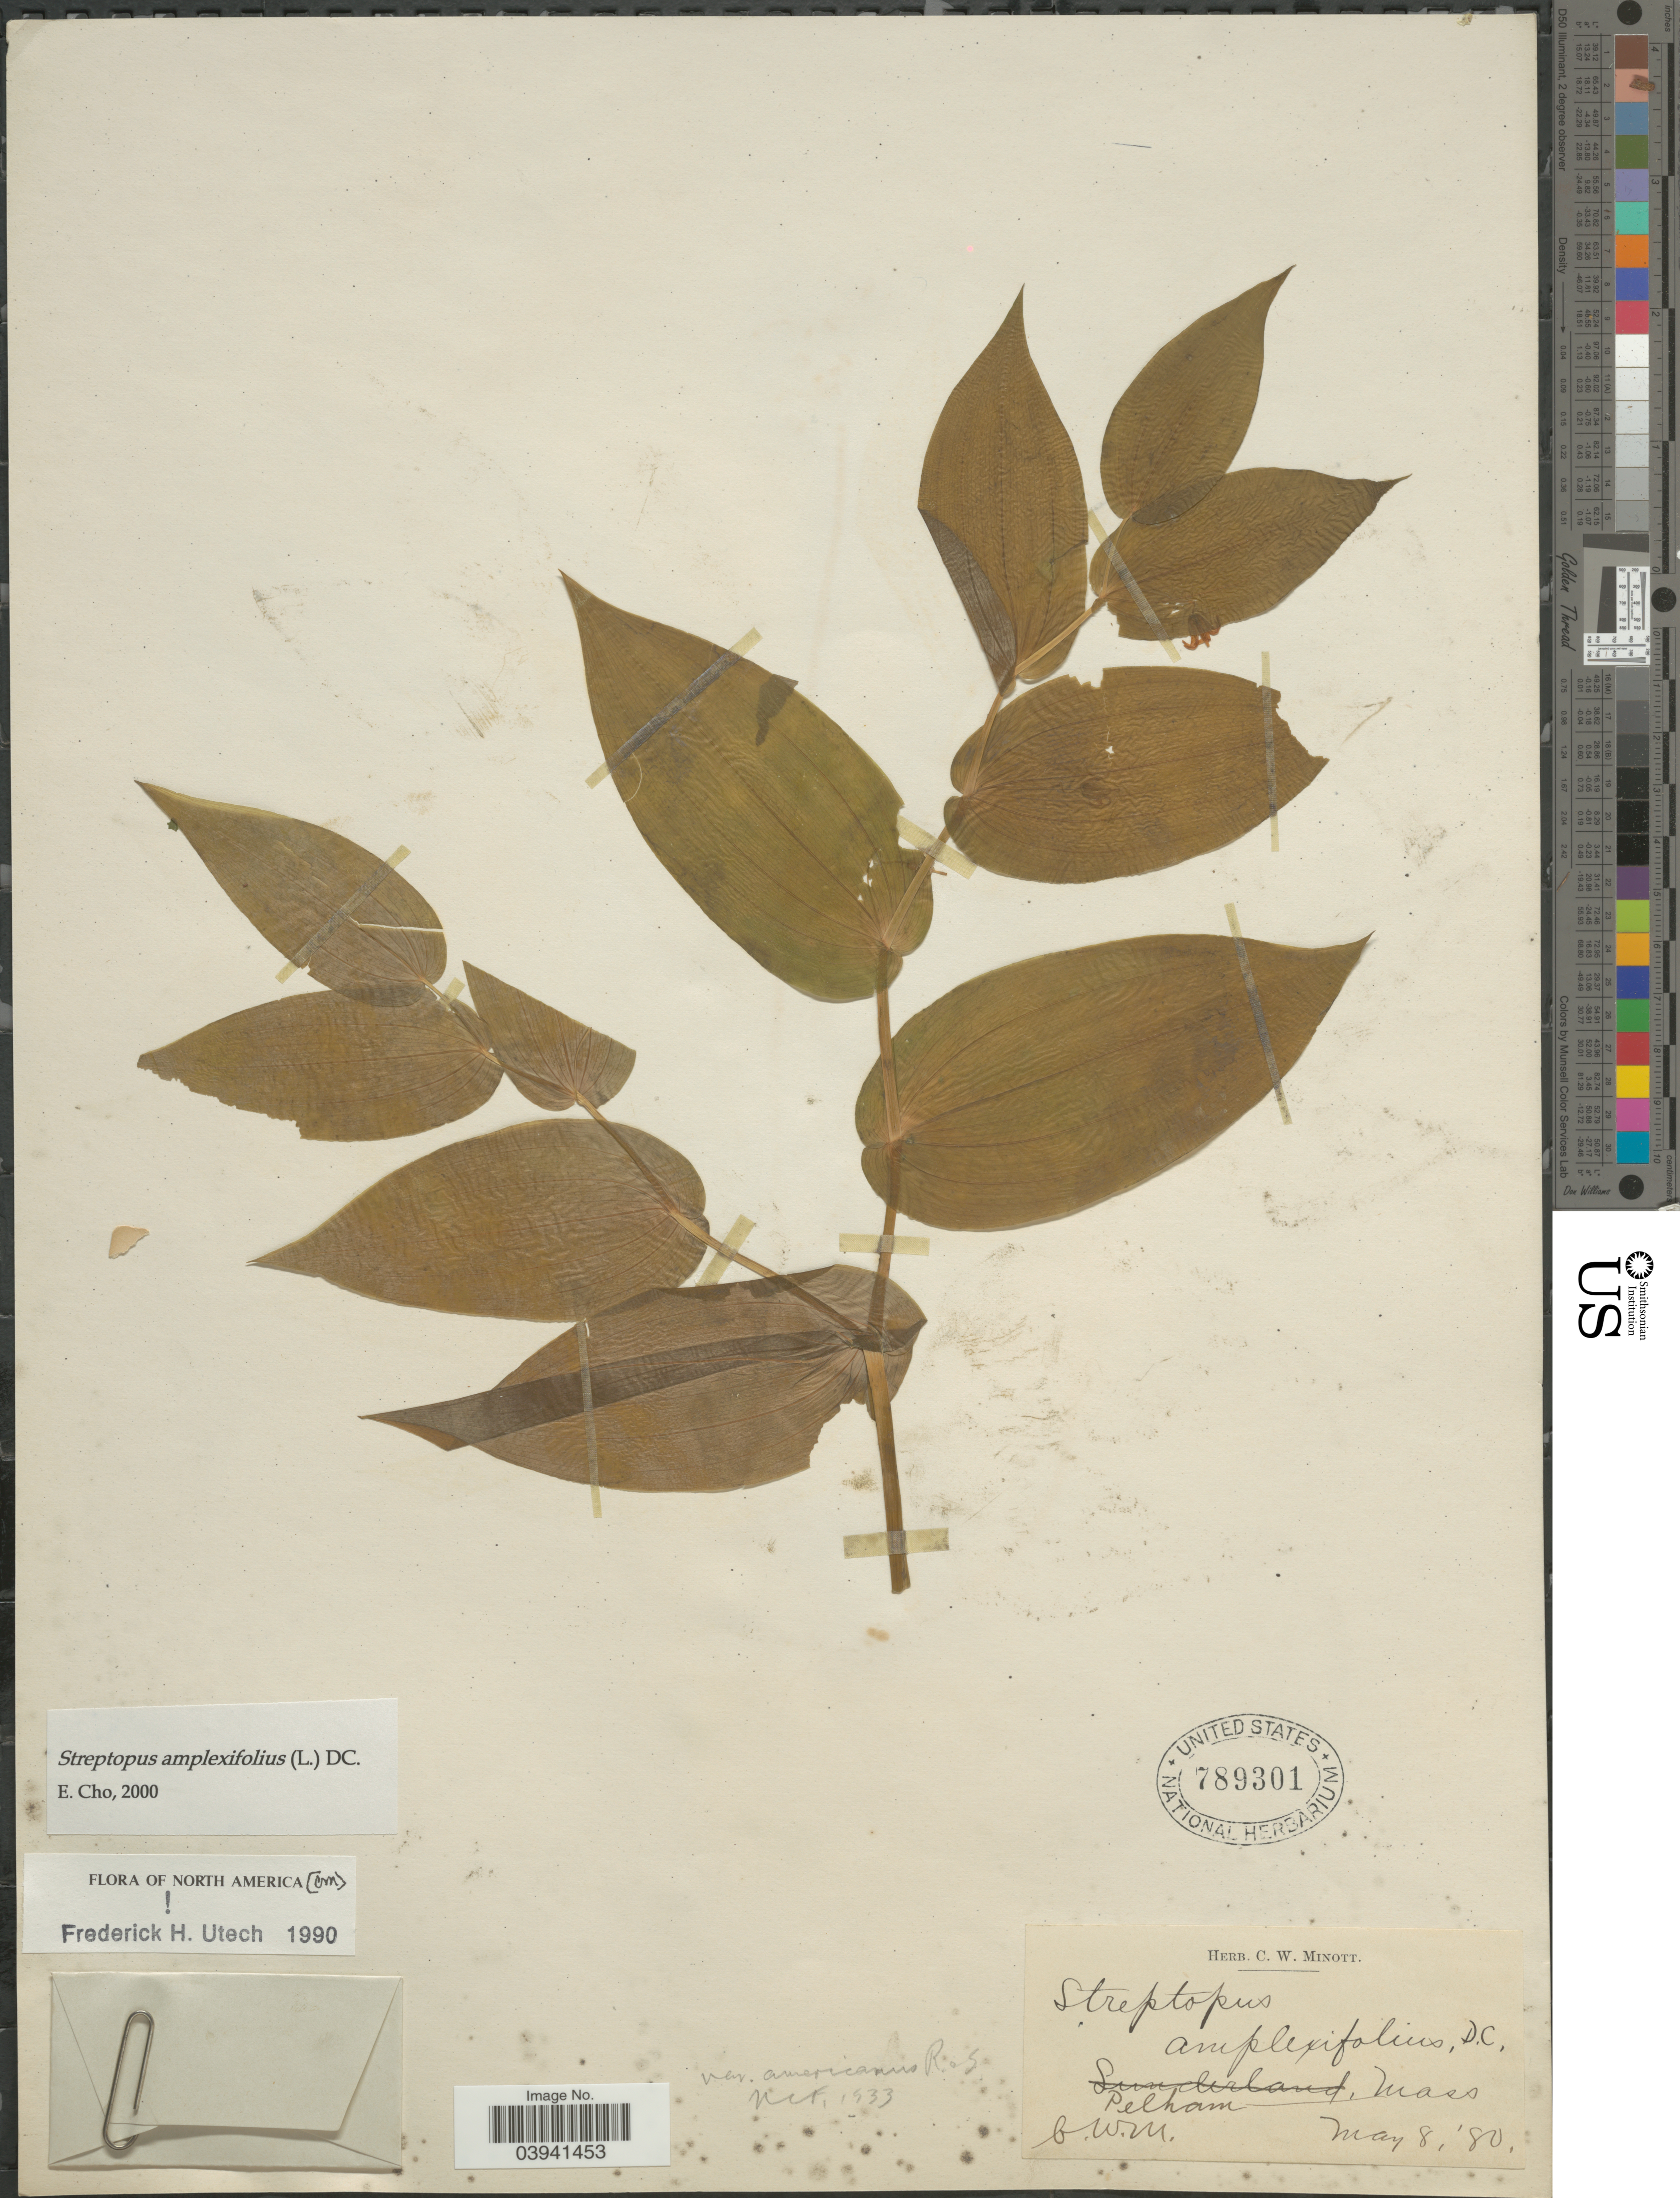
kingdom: Plantae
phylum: Tracheophyta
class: Liliopsida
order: Liliales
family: Liliaceae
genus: Streptopus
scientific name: Streptopus amplexifolius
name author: (L.) DC.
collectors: C. Minott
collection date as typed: Transcribed d/m/y: 8/5/80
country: United States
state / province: Massachusetts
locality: Pelham.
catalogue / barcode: US 789301